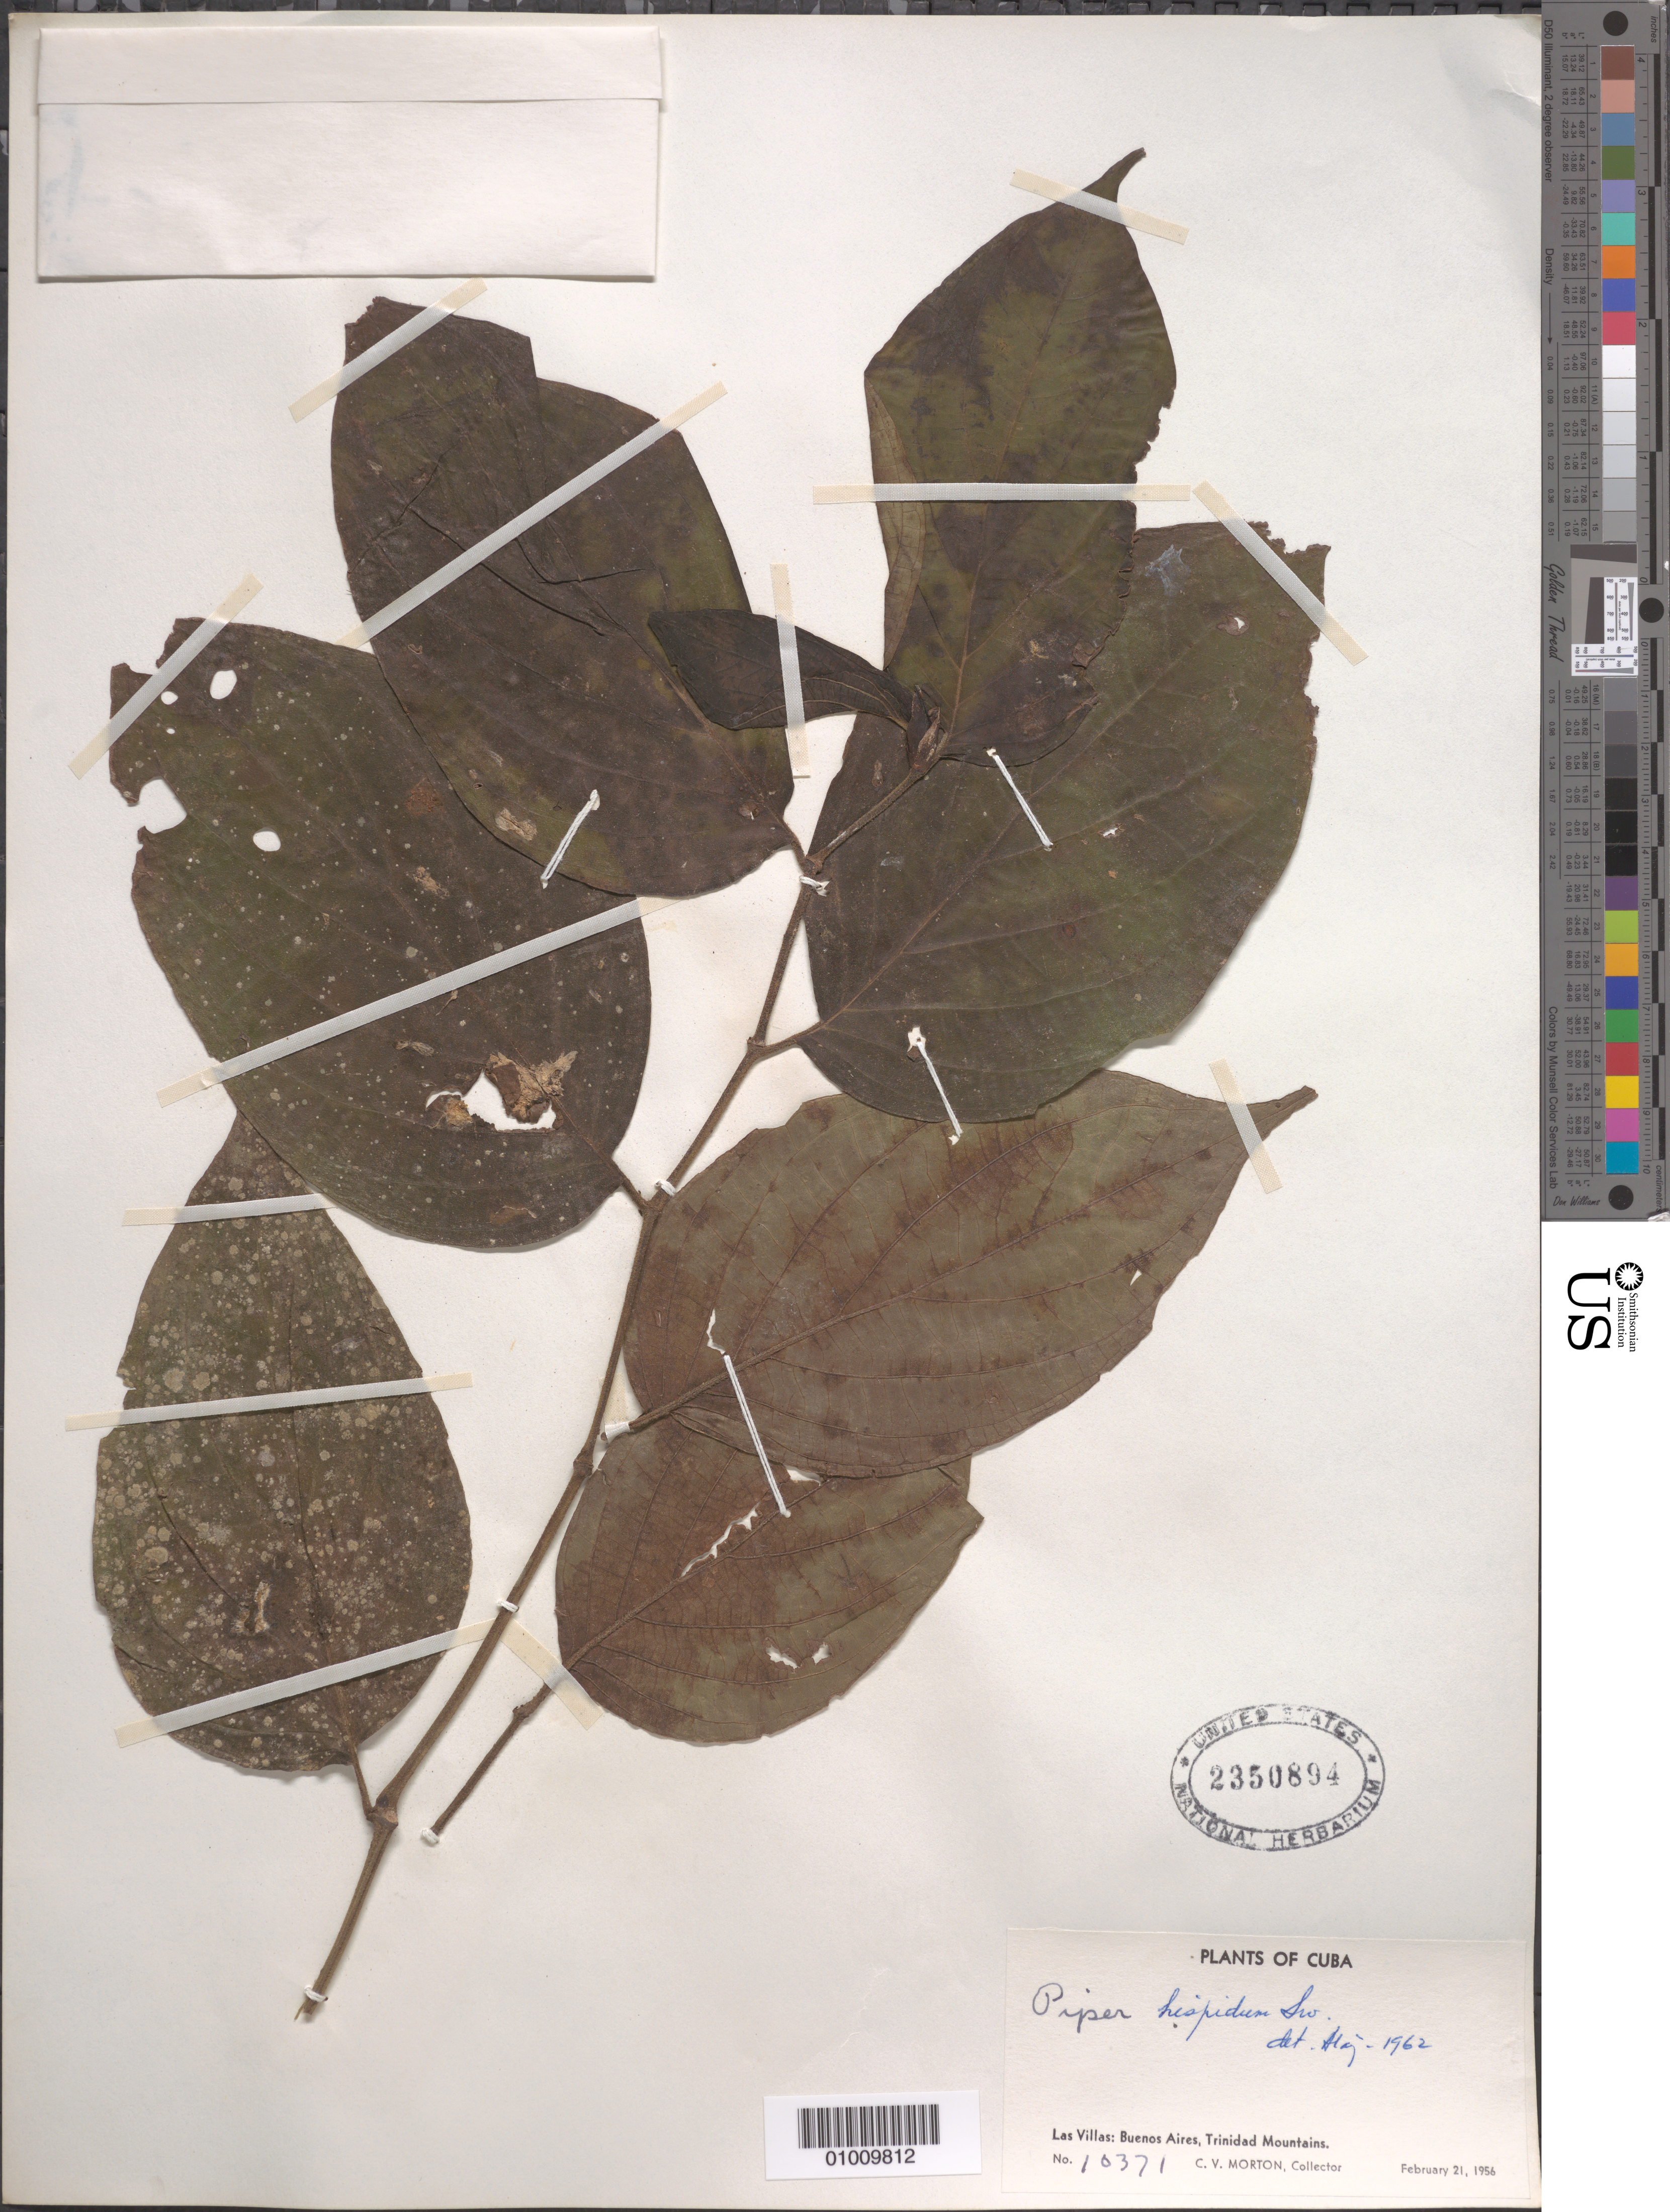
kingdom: Plantae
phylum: Tracheophyta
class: Magnoliopsida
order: Piperales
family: Piperaceae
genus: Piper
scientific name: Piper hispidum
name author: Sw.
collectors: C. V. Morton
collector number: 10371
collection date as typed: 21 Feb 1956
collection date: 1956-02-21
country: Cuba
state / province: Las Villas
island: Cuba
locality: Las Villas: Buenos Aires, Trinidad Mountains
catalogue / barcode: US 2350894